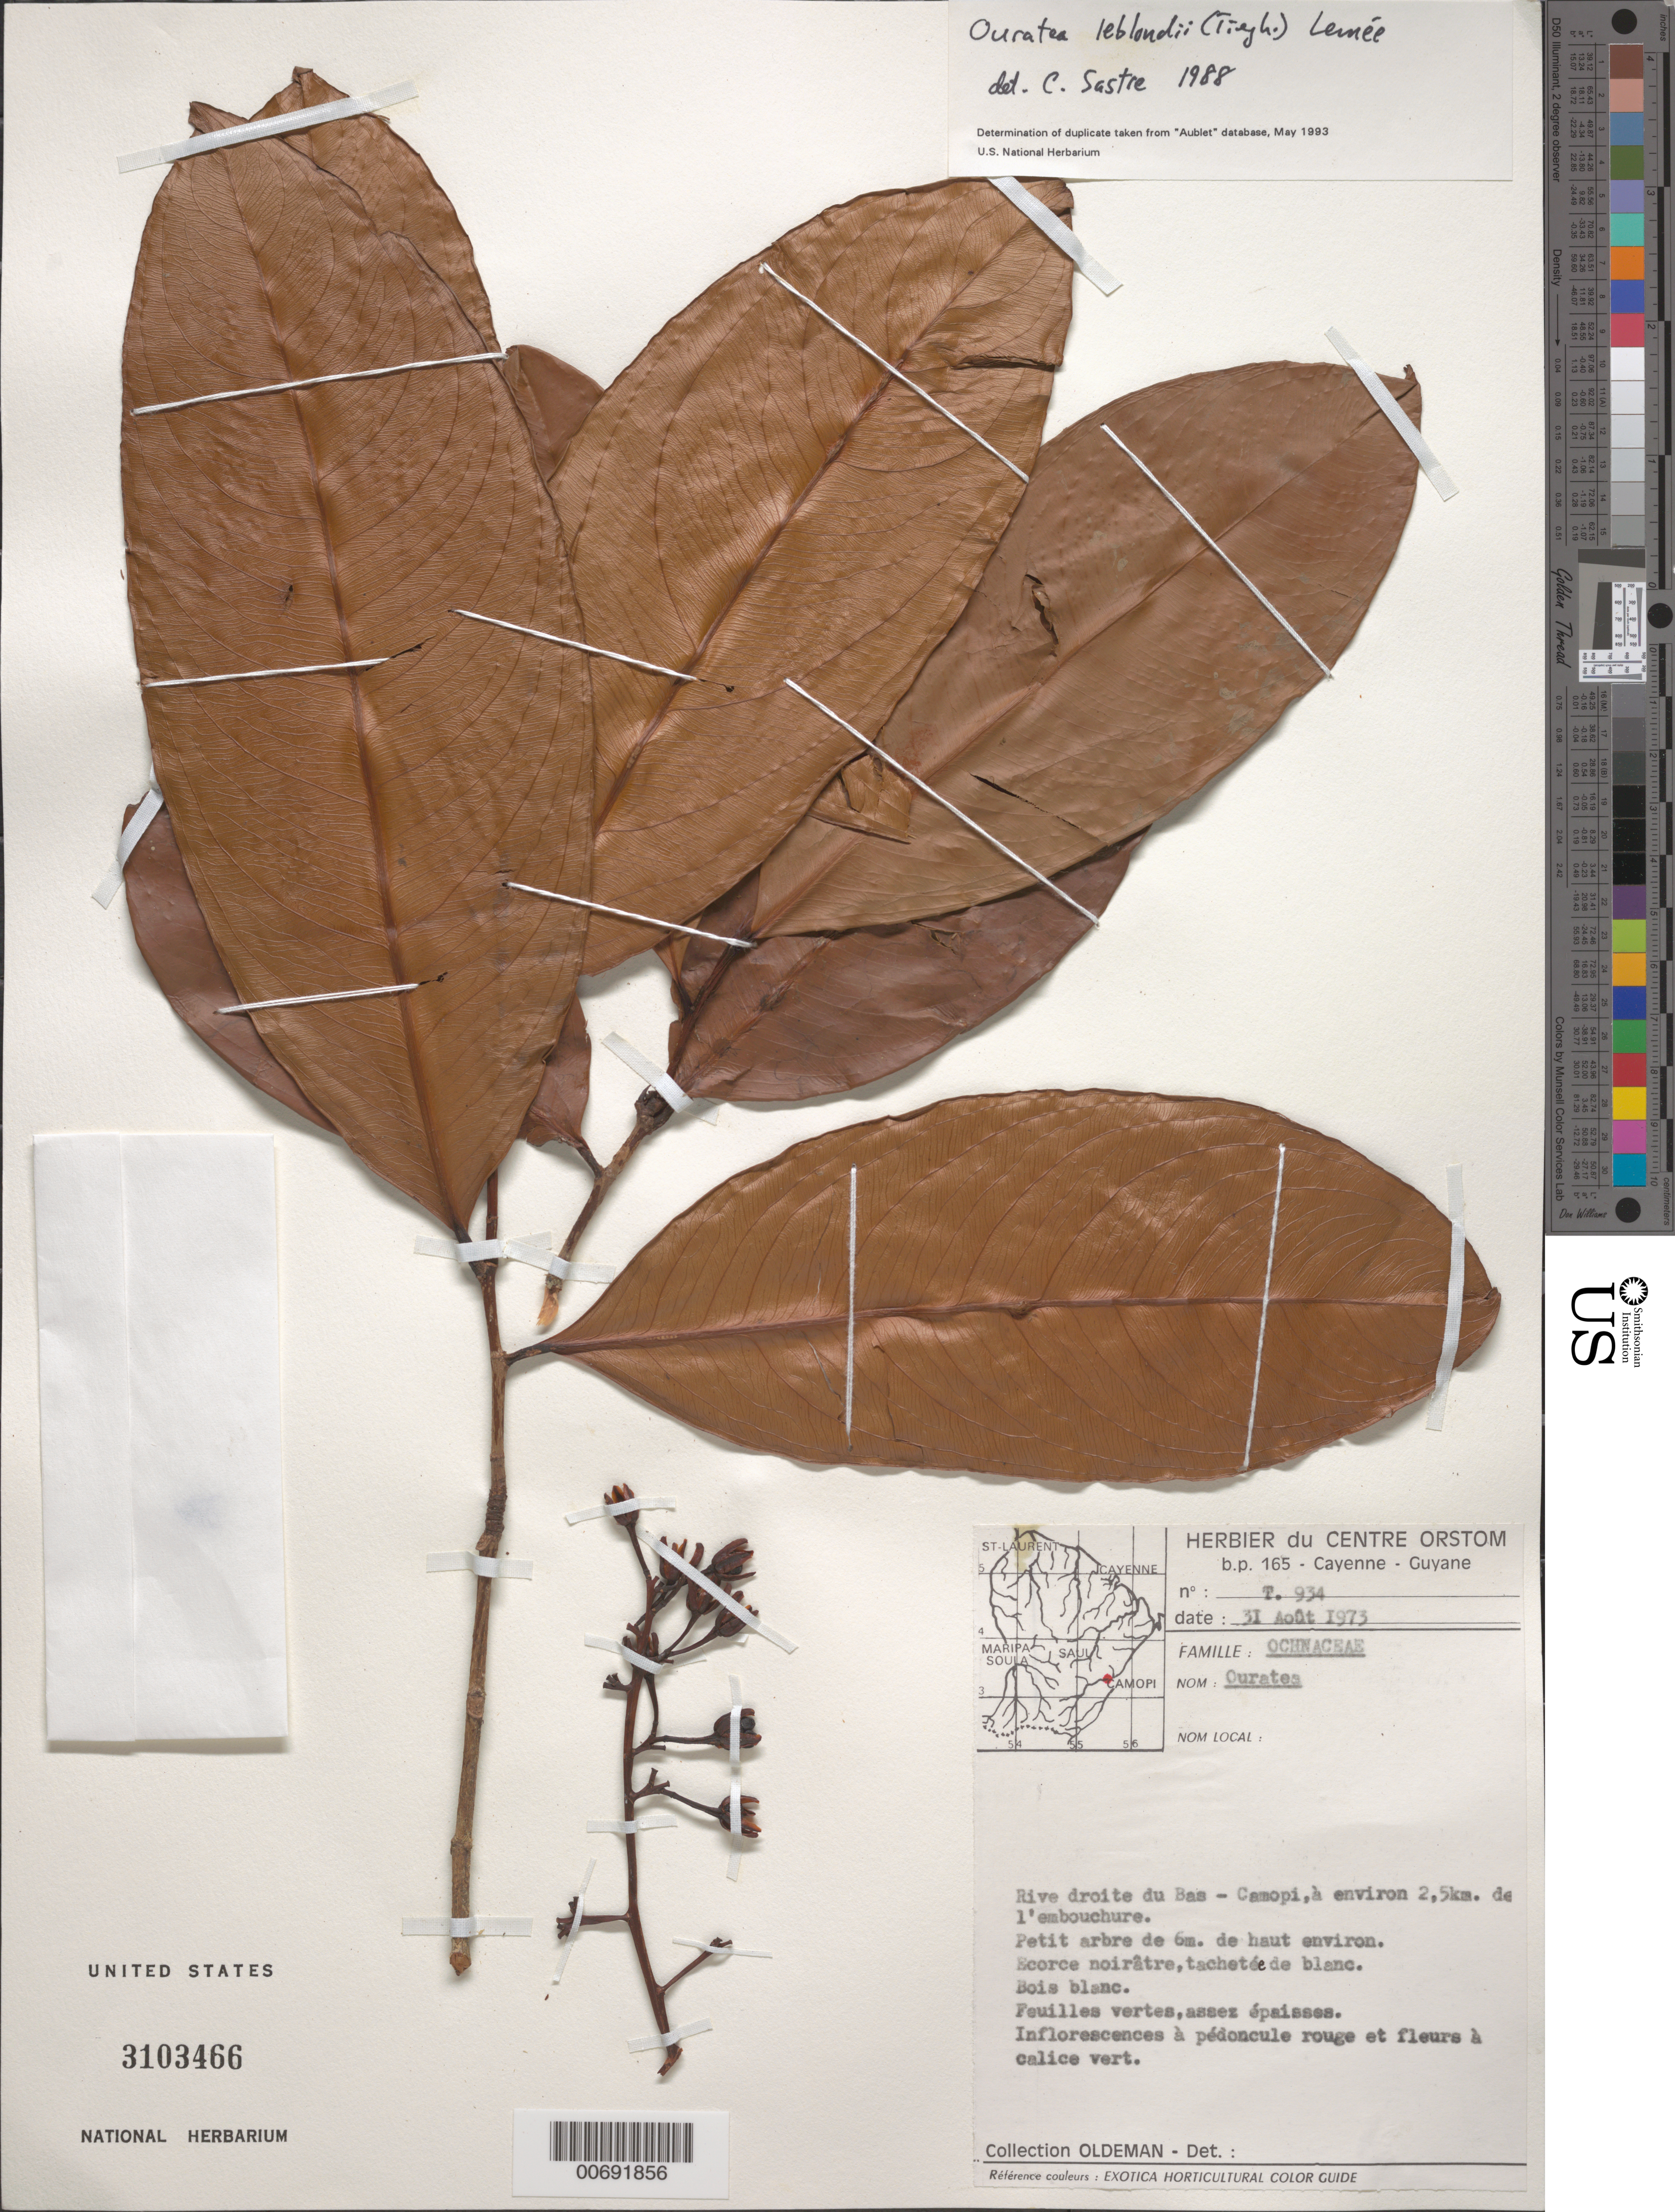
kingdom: Plantae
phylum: Tracheophyta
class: Magnoliopsida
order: Malpighiales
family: Ochnaceae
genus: Ouratea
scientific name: Ouratea leblondii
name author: (Tiegh.) Lemée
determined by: Sastre, C. H. L.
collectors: R. Oldeman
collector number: T 934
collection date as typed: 31-Aug-73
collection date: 1973-08-31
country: French Guiana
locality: Bas-Camopi, rive droite, à environ 2.5 km de l'embouchure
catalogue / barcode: US 3103466